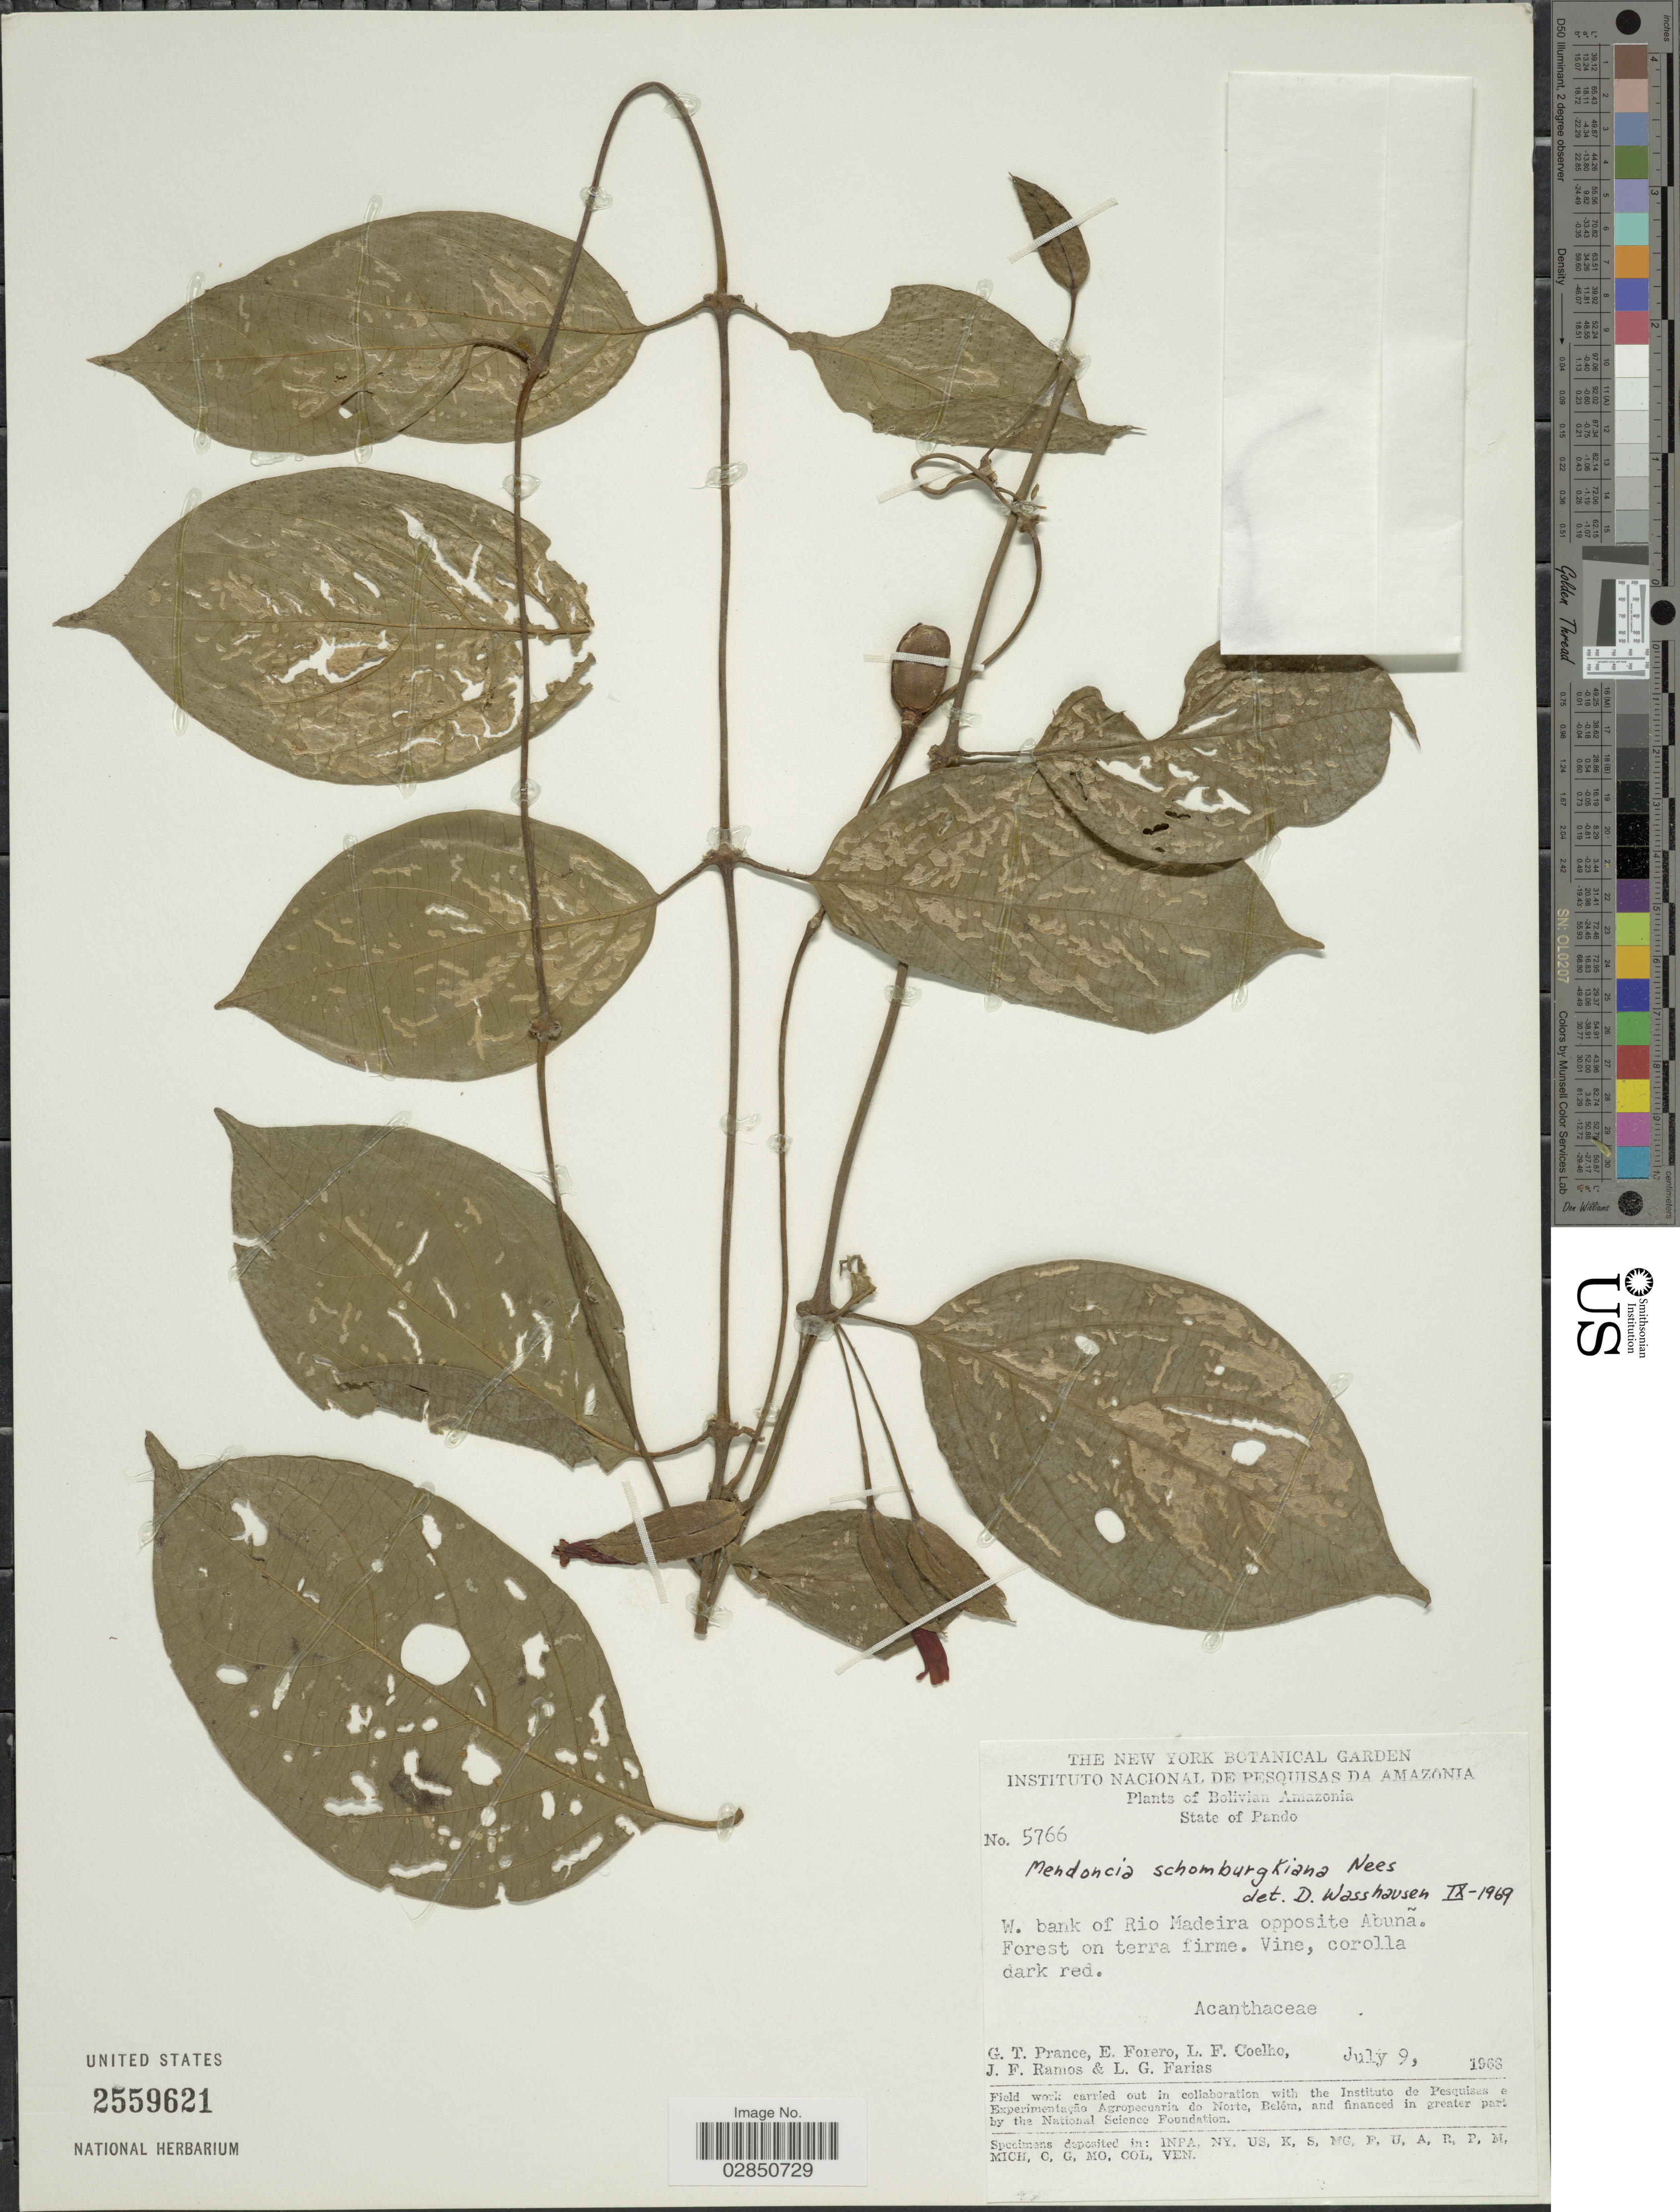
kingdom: Plantae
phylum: Tracheophyta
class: Magnoliopsida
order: Lamiales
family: Acanthaceae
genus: Mendoncia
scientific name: Mendoncia aspera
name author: (Ruiz & Pav.) Nees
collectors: G. T. Prance, E. Forero, L. F. Coelho, J. F. Ramos & L. G. Farias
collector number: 5766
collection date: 1968-07-09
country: Bolivia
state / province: Pando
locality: Bolivian Amazonia. W. bank of Rio Madeira opposite Abuña.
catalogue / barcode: US 2559621